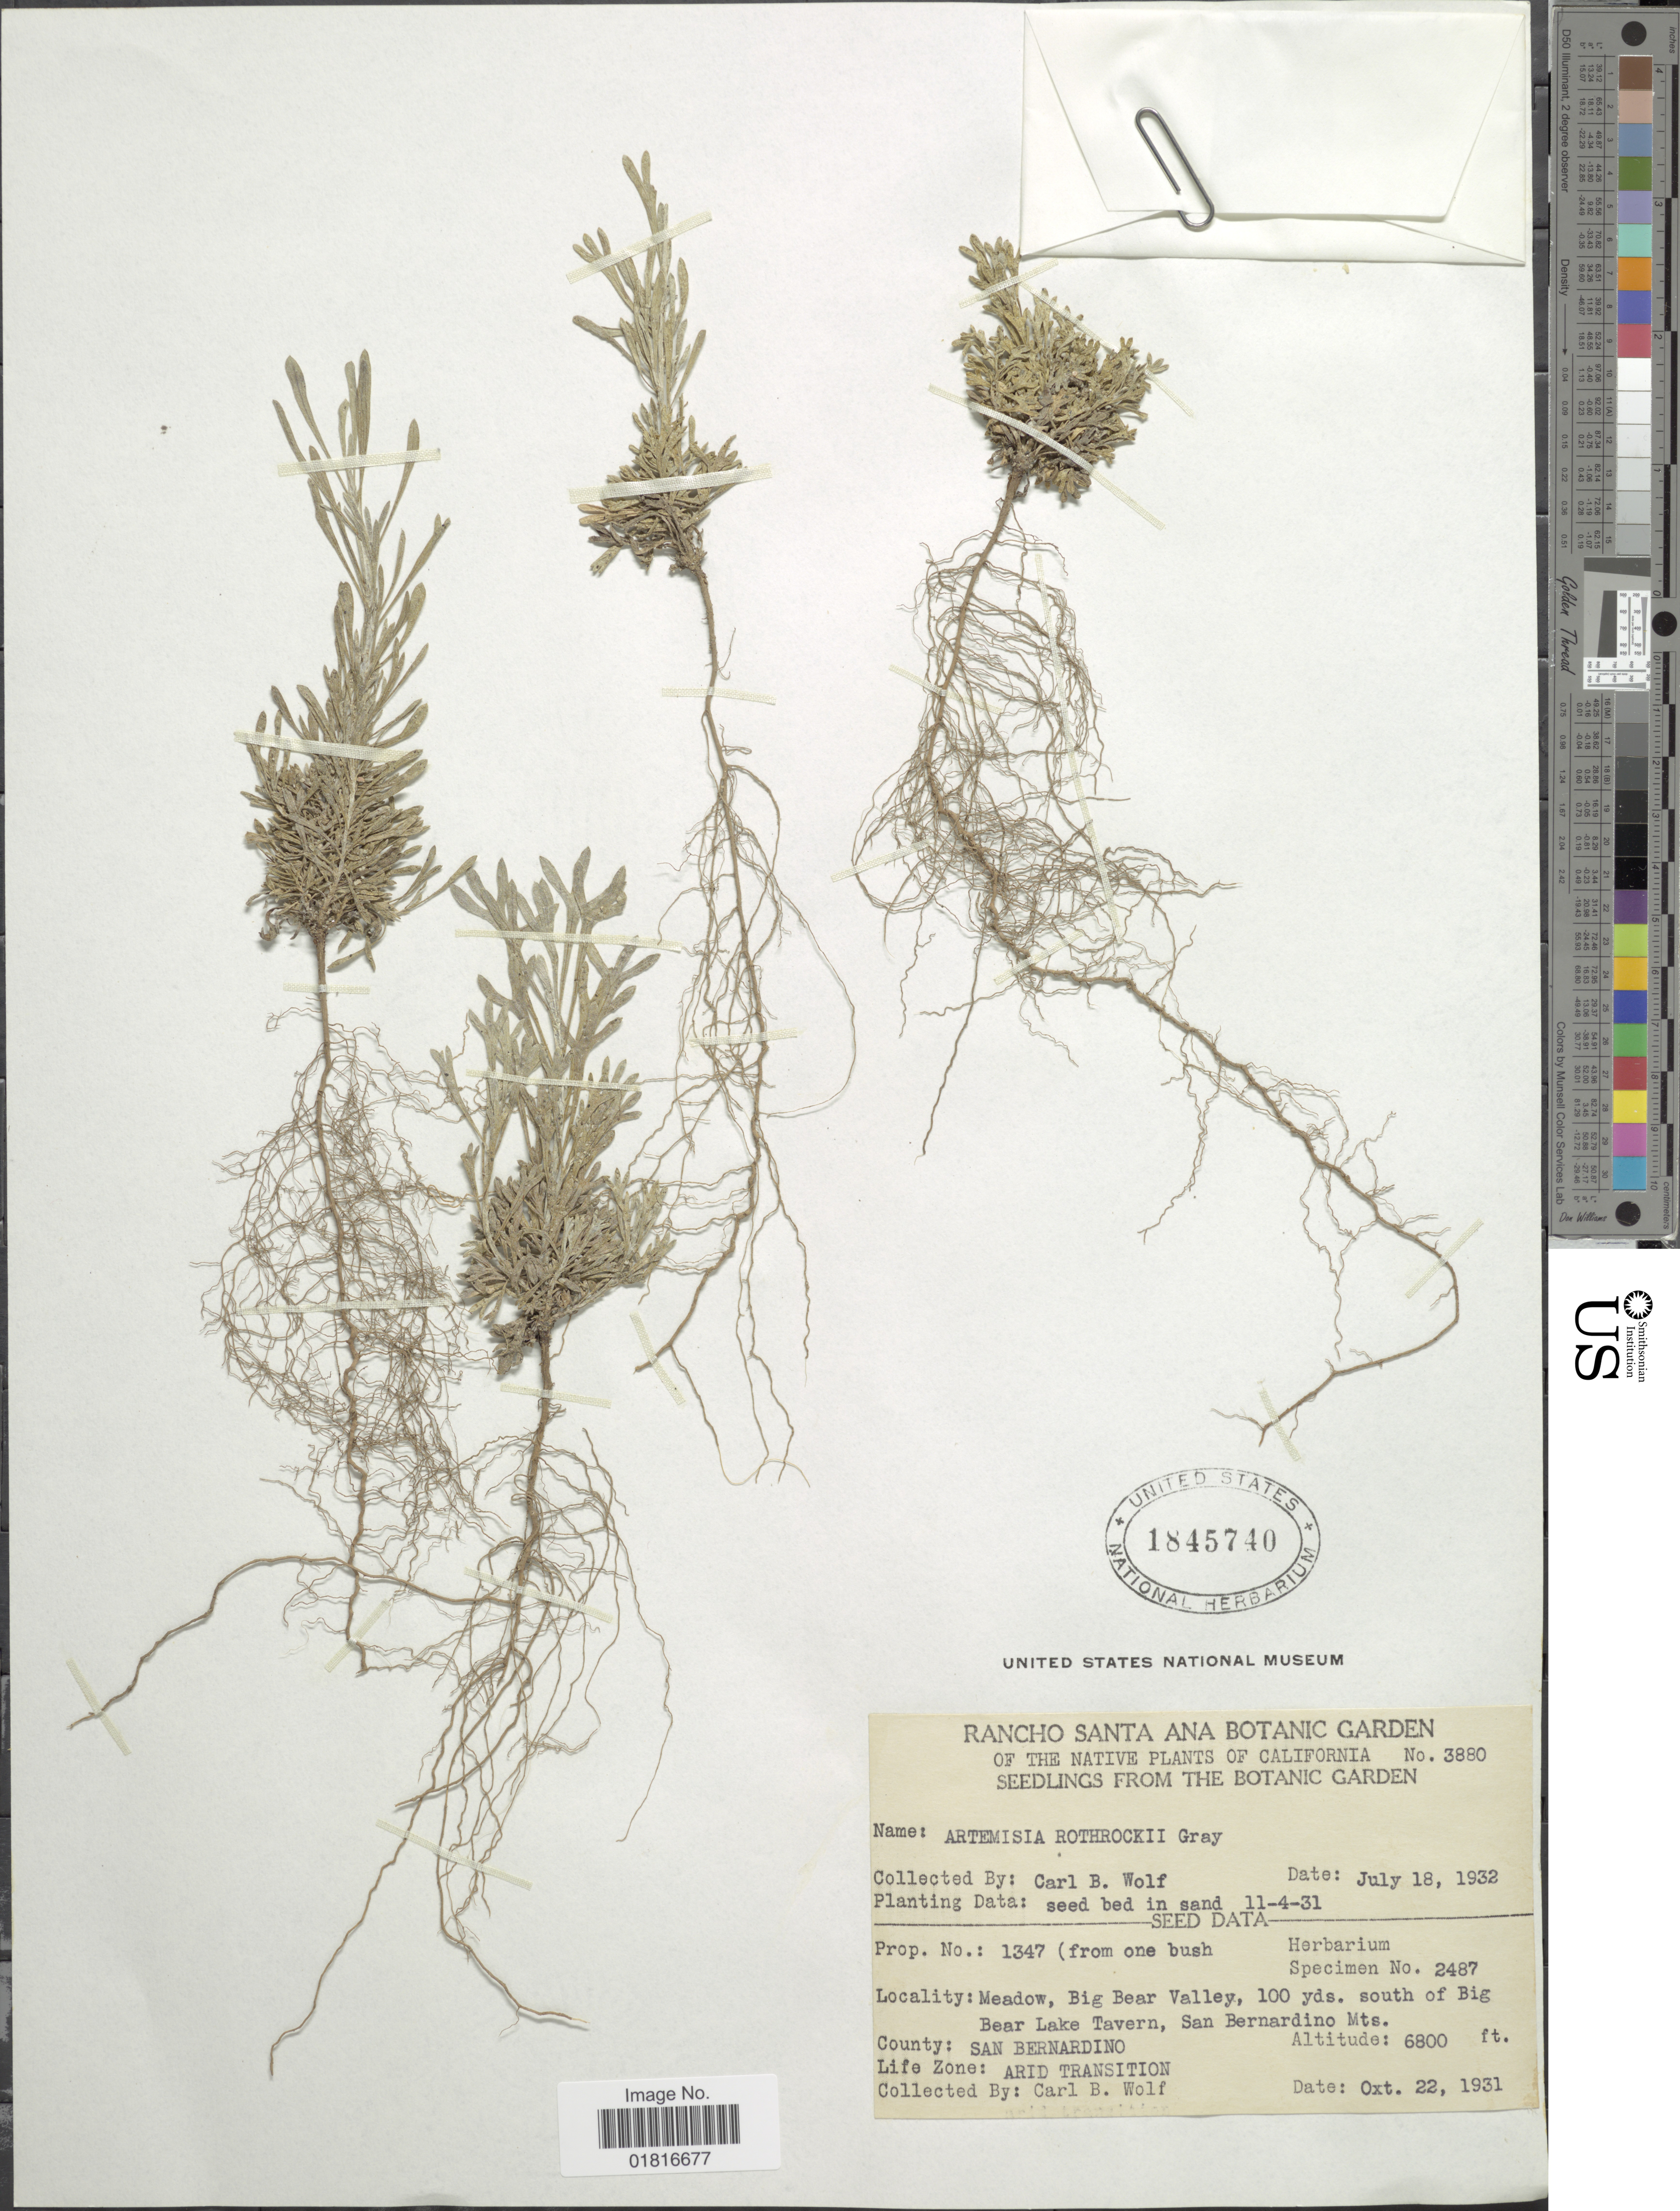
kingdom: Plantae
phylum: Tracheophyta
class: Magnoliopsida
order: Asterales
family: Asteraceae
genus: Artemisia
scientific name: Artemisia rothrockii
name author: A. Gray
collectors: C. B. Wolf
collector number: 2487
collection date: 1931-10-22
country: United States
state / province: California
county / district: San Bernardino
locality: Meadow, Big Near Valley, 100 yds south of Big Bear Lake Tavern, San Berbardino Mts, County: San Bernardino, Life Zone; Arid Transition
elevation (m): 2073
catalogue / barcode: US 1845740